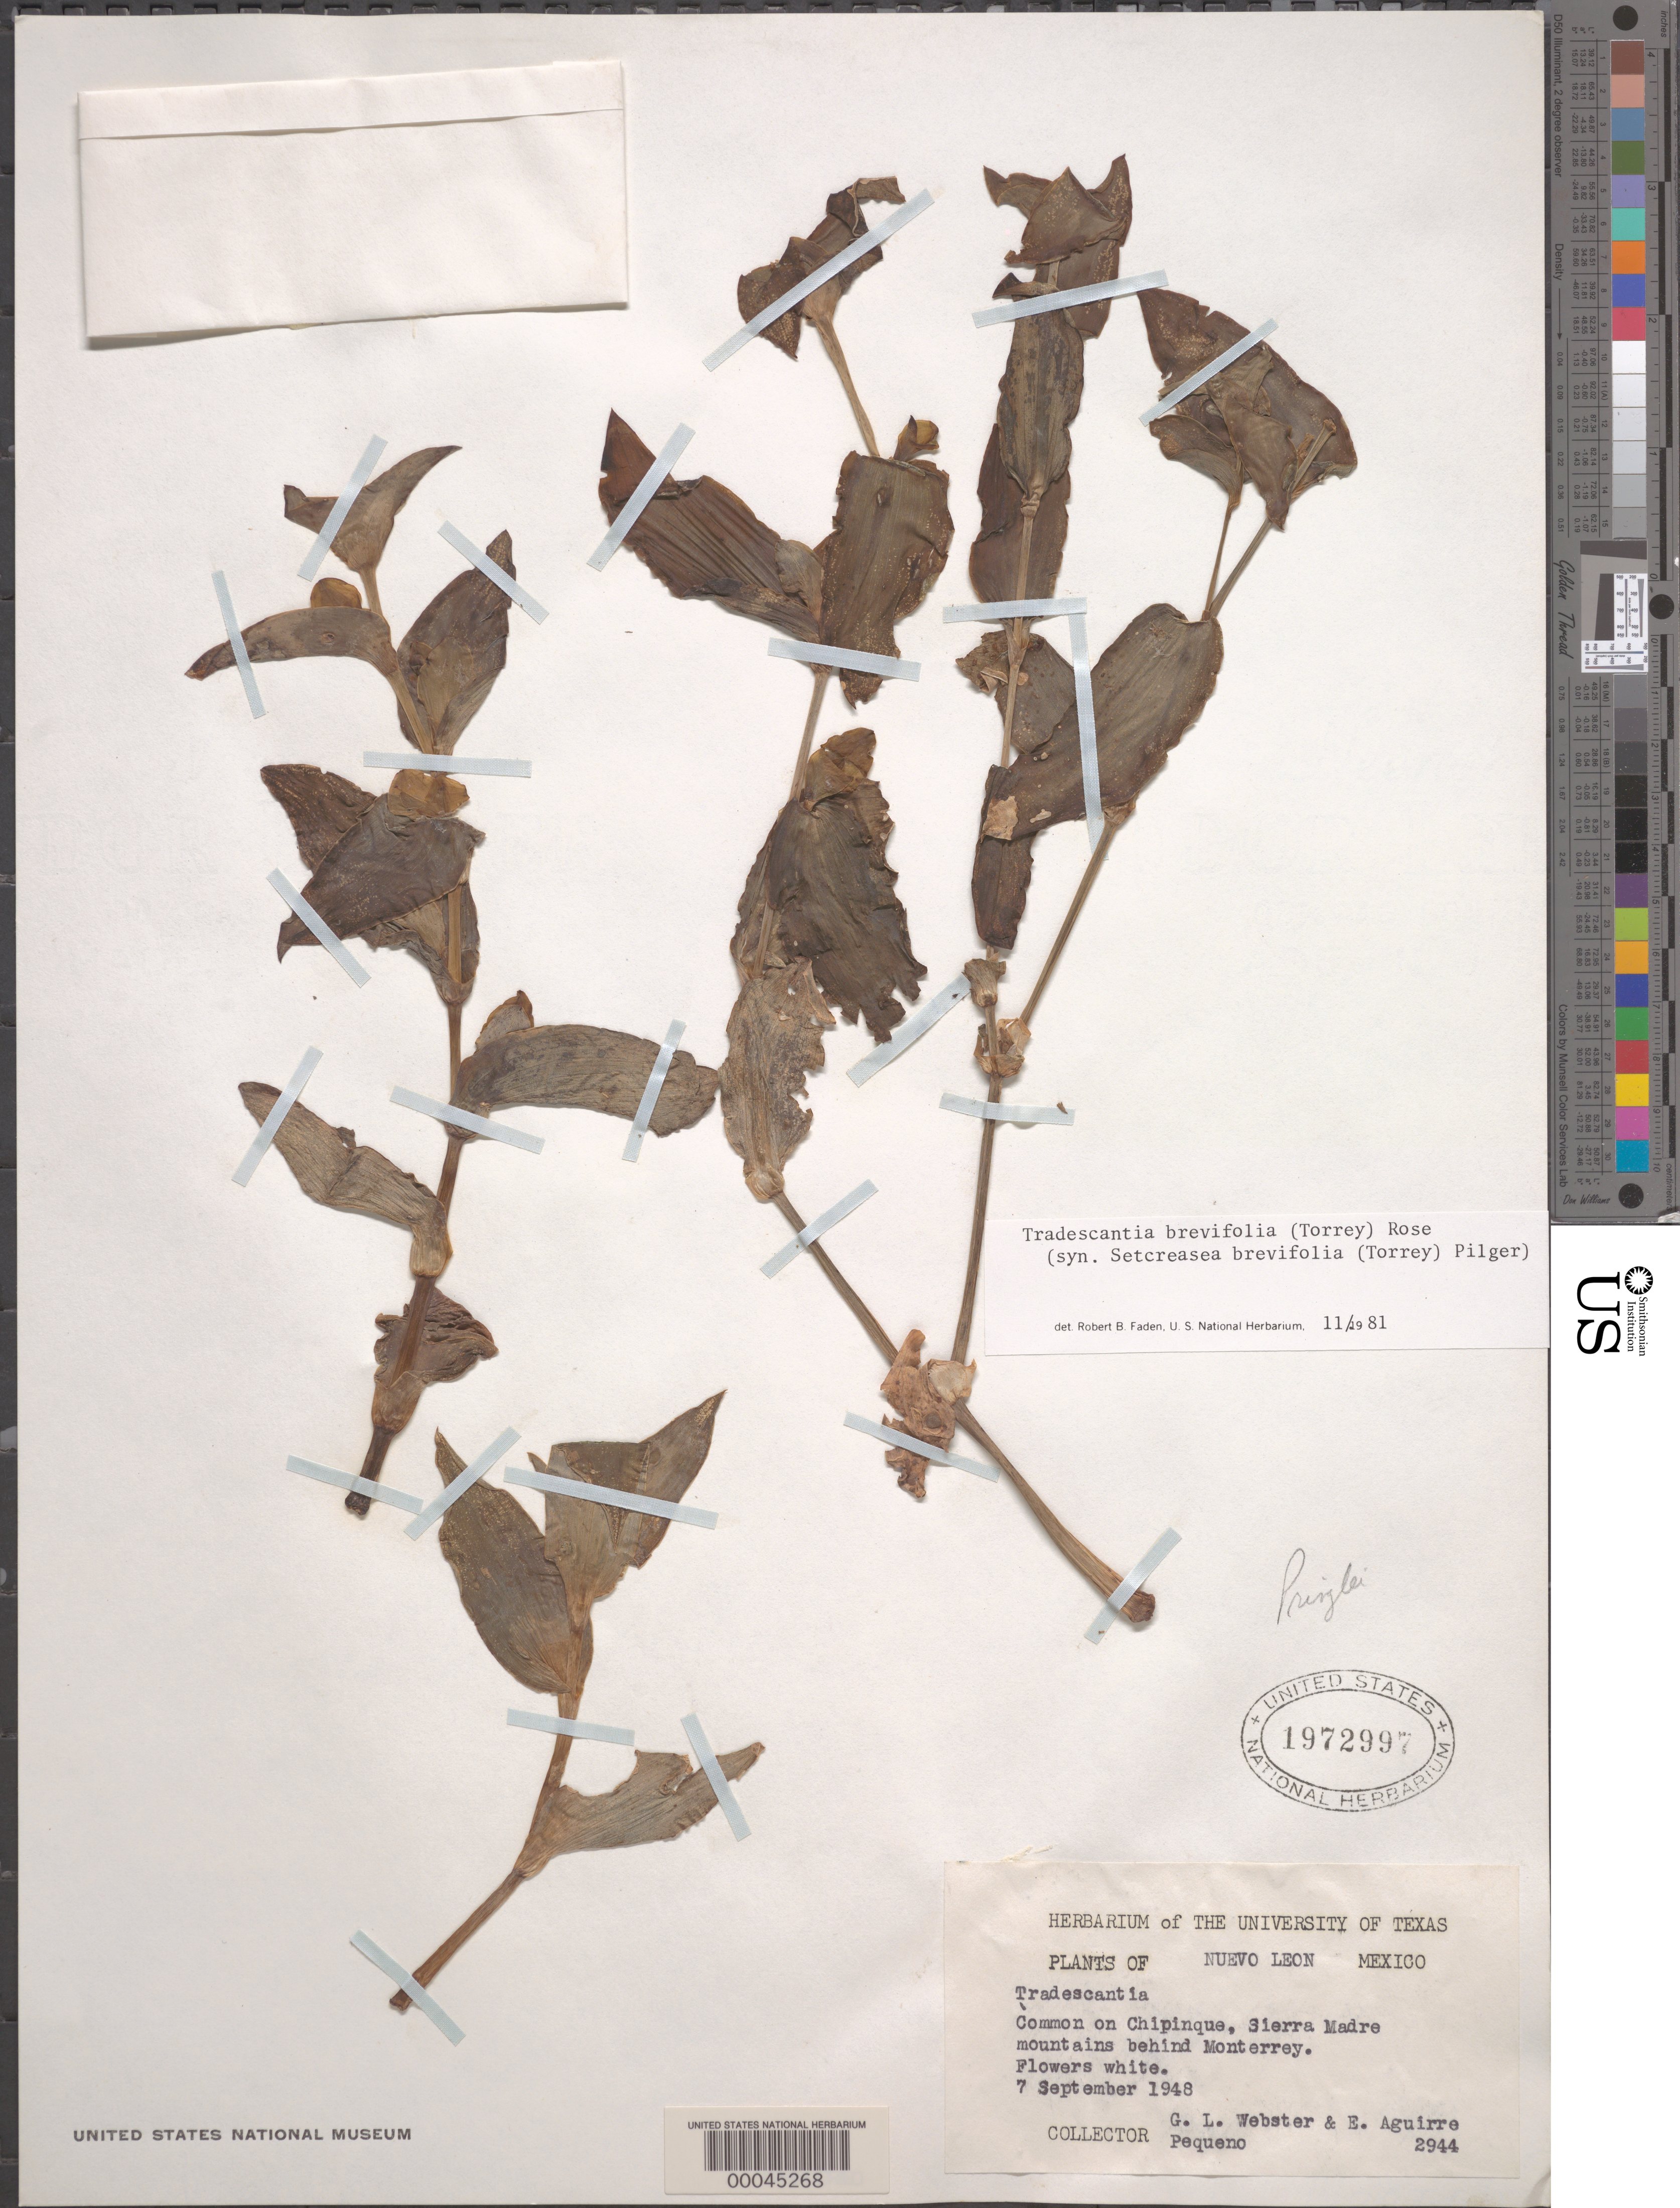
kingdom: Plantae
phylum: Tracheophyta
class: Liliopsida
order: Commelinales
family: Commelinaceae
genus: Tradescantia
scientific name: Tradescantia brevifolia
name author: (Torr.) Rose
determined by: Faden, Robert B., (US), Smithsonian Institution - National Museum of Natural History (UNITED STATES)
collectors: G. L. Webster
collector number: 2944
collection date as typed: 07 Sep 1948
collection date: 1948-09-07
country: Mexico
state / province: Nuevo León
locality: Sierra Madre, monterey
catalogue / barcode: US 1972997